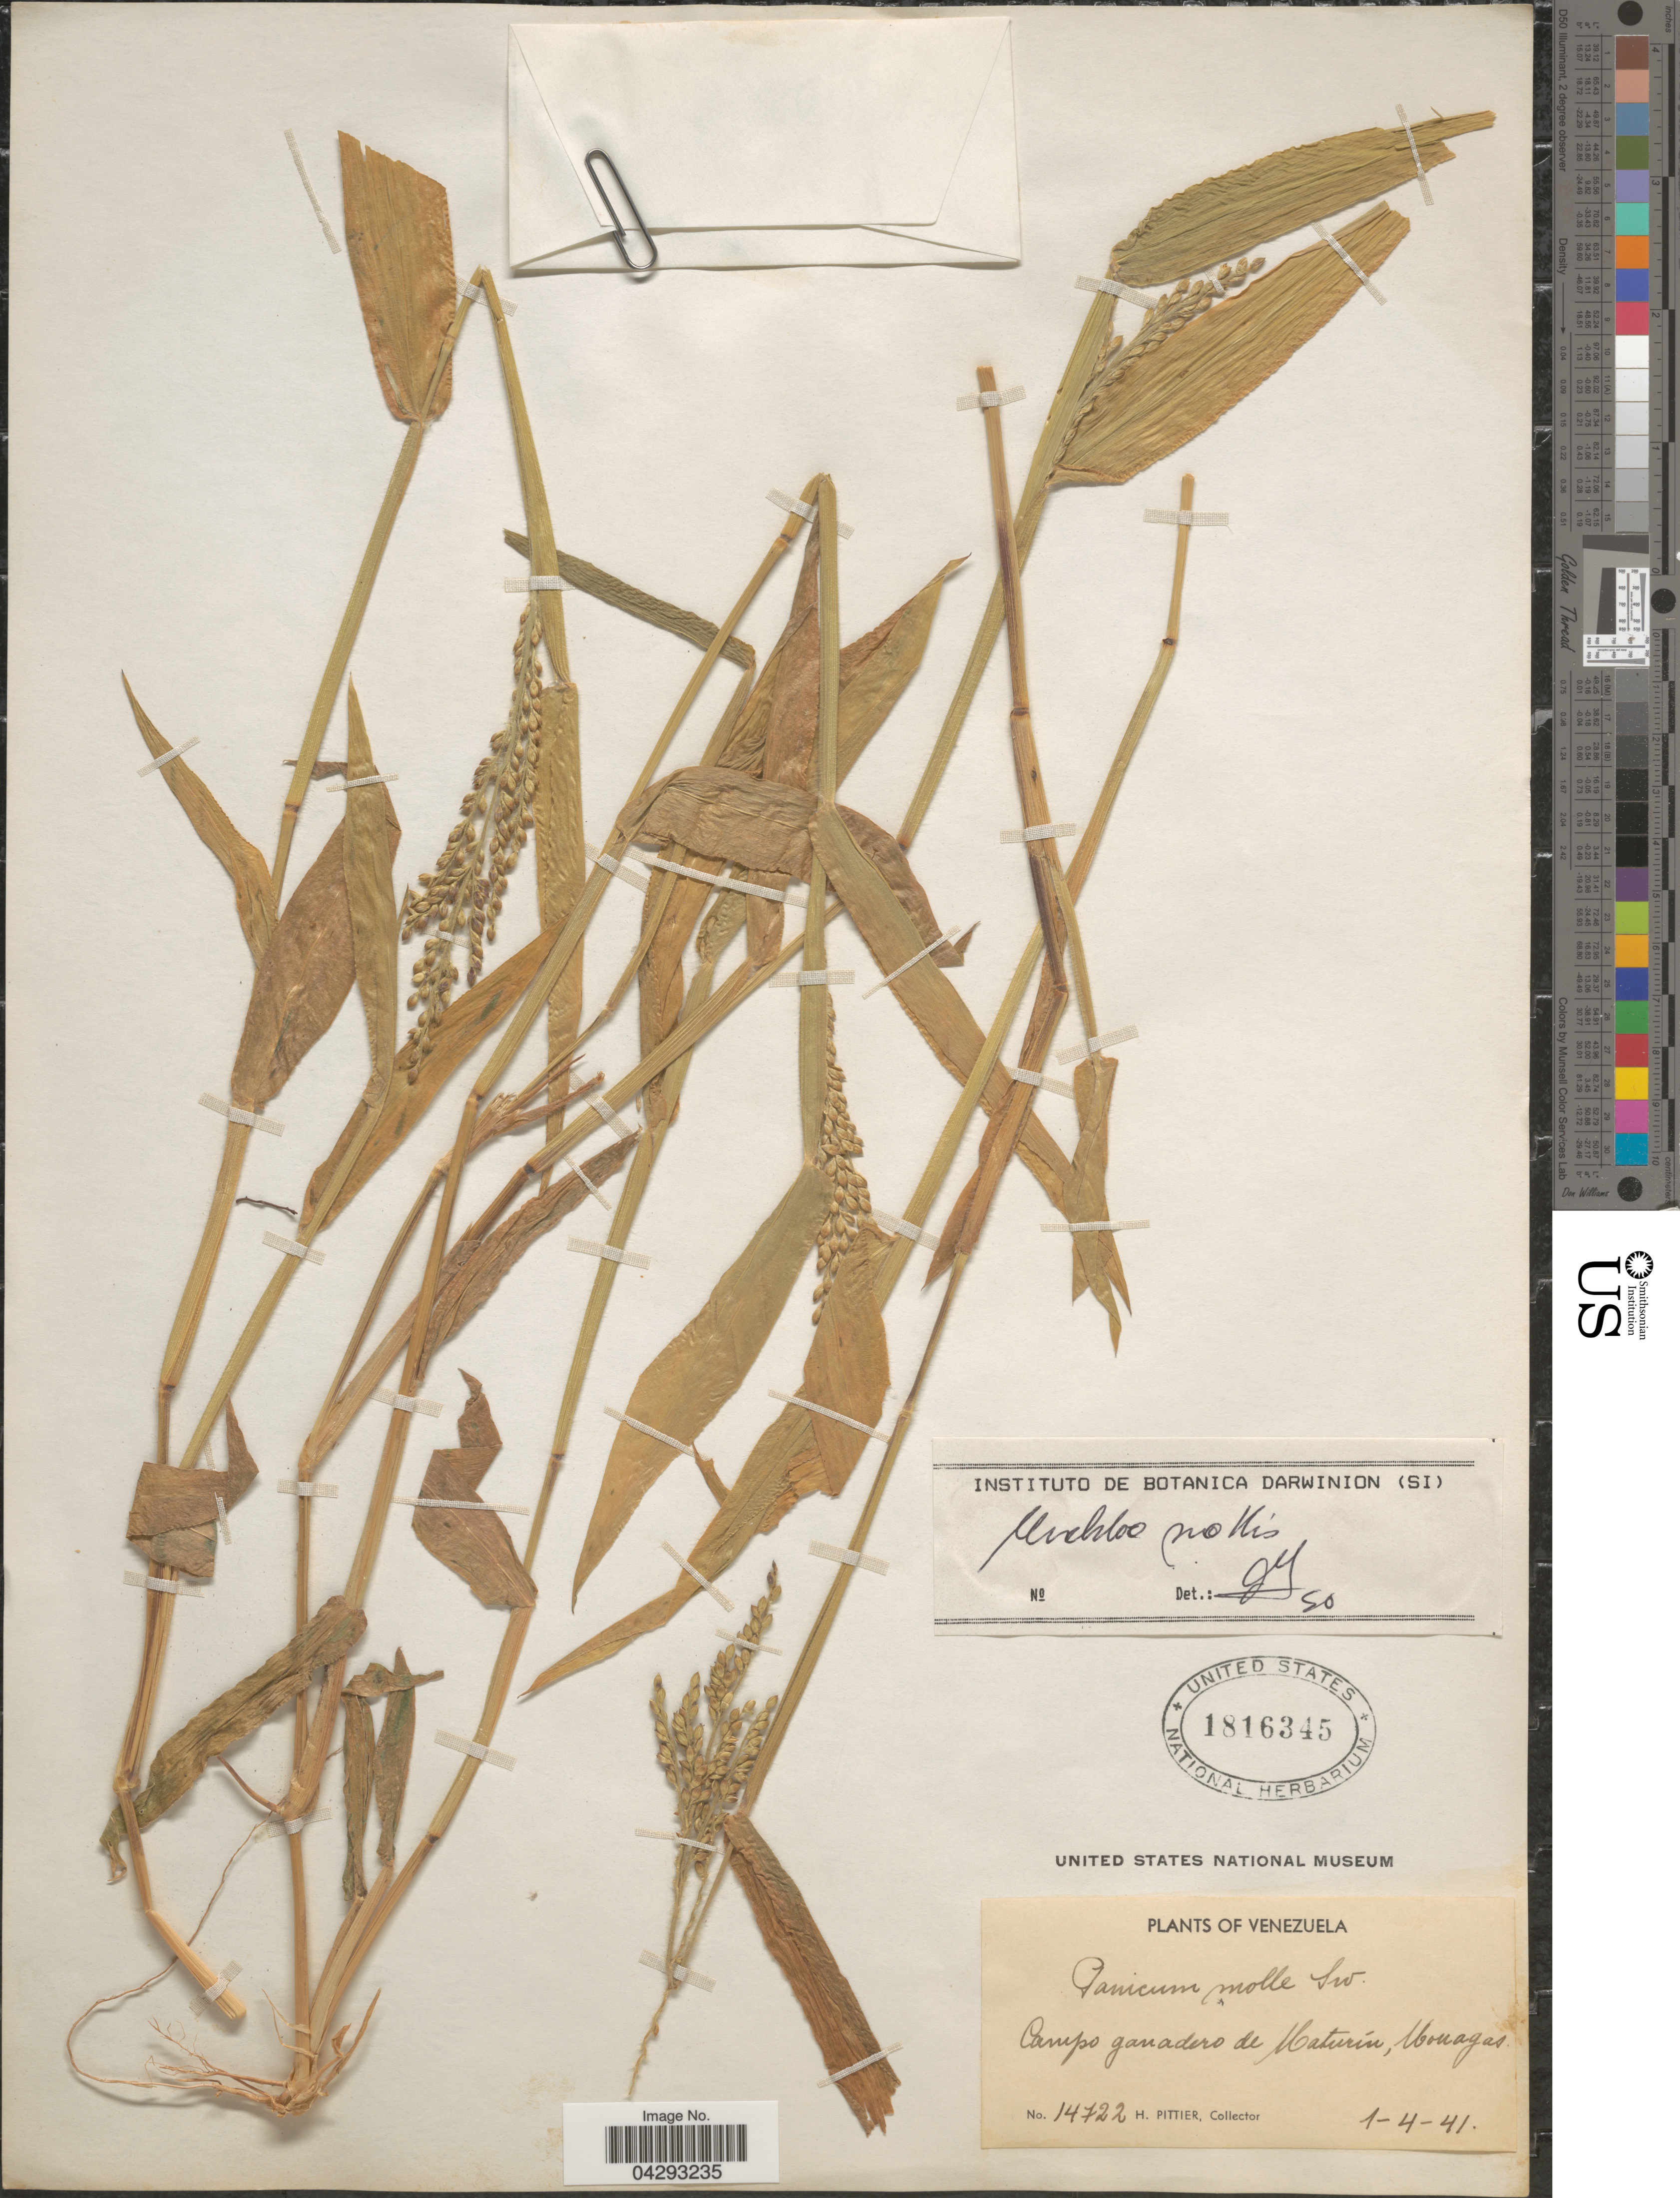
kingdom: Plantae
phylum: Tracheophyta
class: Liliopsida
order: Poales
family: Poaceae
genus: Urochloa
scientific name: Urochloa mollis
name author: (Sw.) Morrone & Zuloaga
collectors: H. F. Pittier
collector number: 14722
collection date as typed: Transcribed d/m/y: 1/4/41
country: Venezuela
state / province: Monagas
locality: Campo ganadero de Maturín, Monagas.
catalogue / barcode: US 1816345